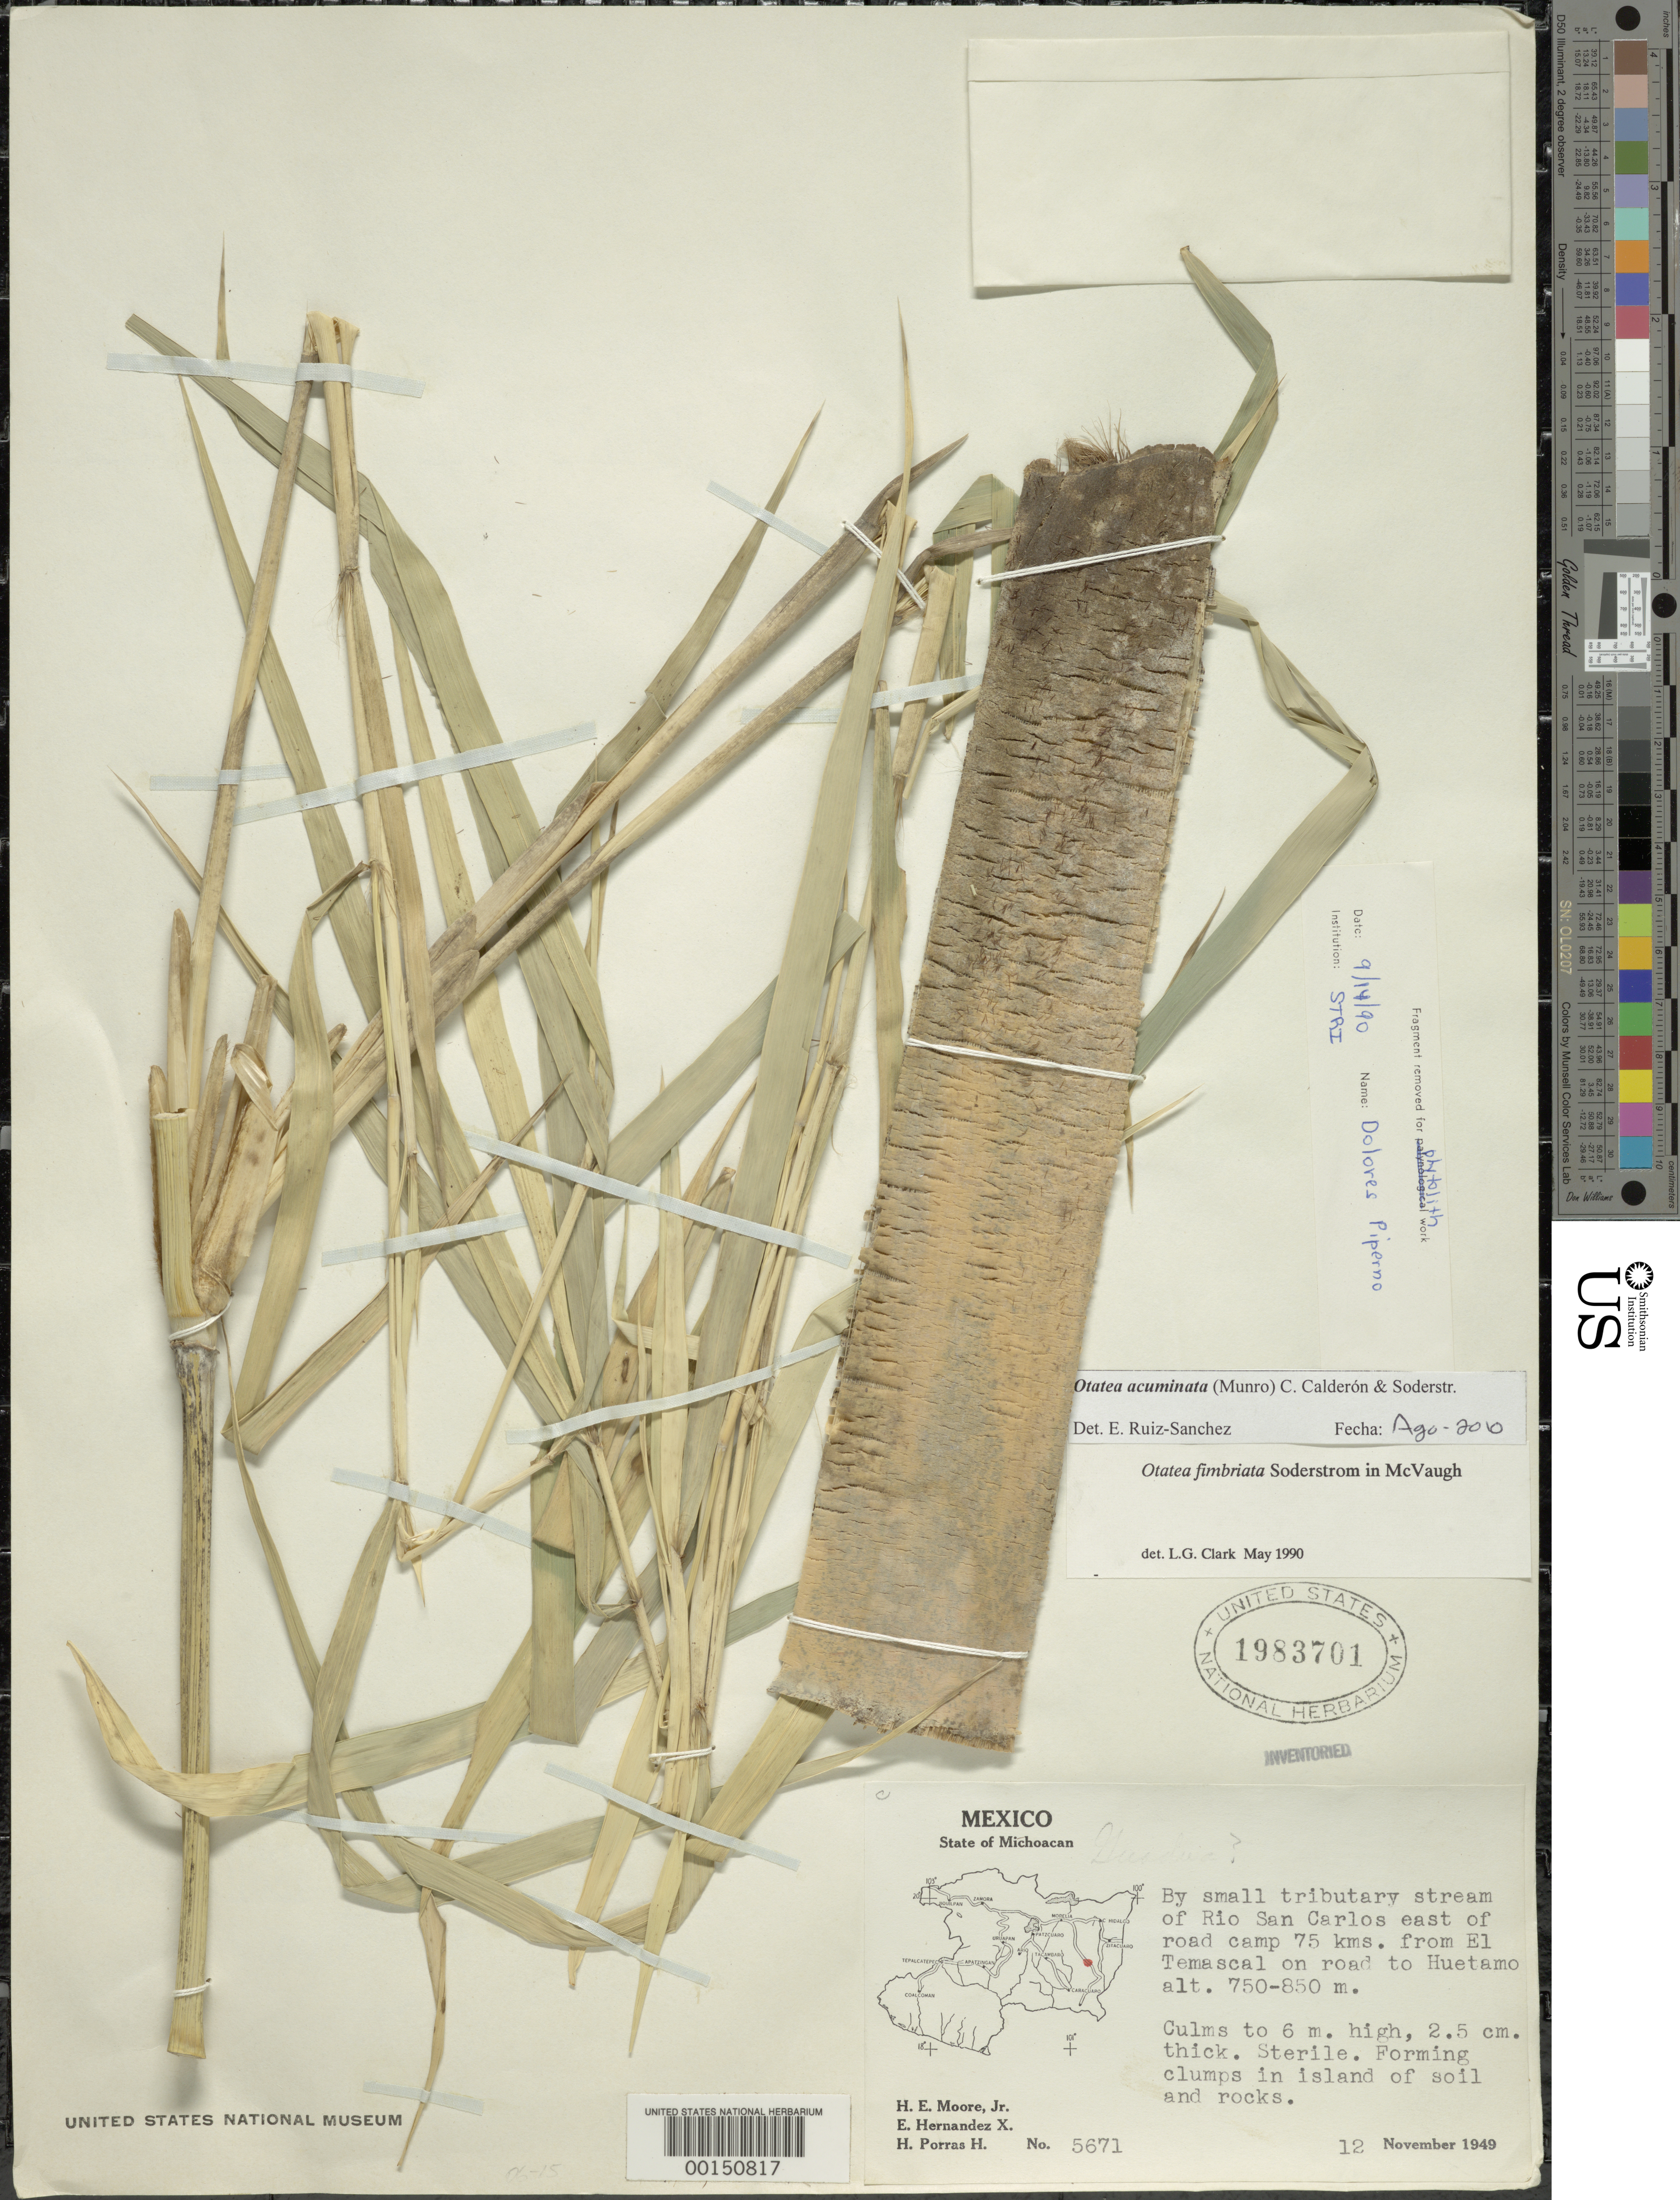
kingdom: Plantae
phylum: Tracheophyta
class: Liliopsida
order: Poales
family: Poaceae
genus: Otatea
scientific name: Otatea fimbriata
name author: Soderstr. in McVaugh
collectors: H. E. Moore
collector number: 5671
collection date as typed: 12 Nov 1949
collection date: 1949-11-12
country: Mexico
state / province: Michoacán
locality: El temascal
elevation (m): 750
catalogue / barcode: US 1983701